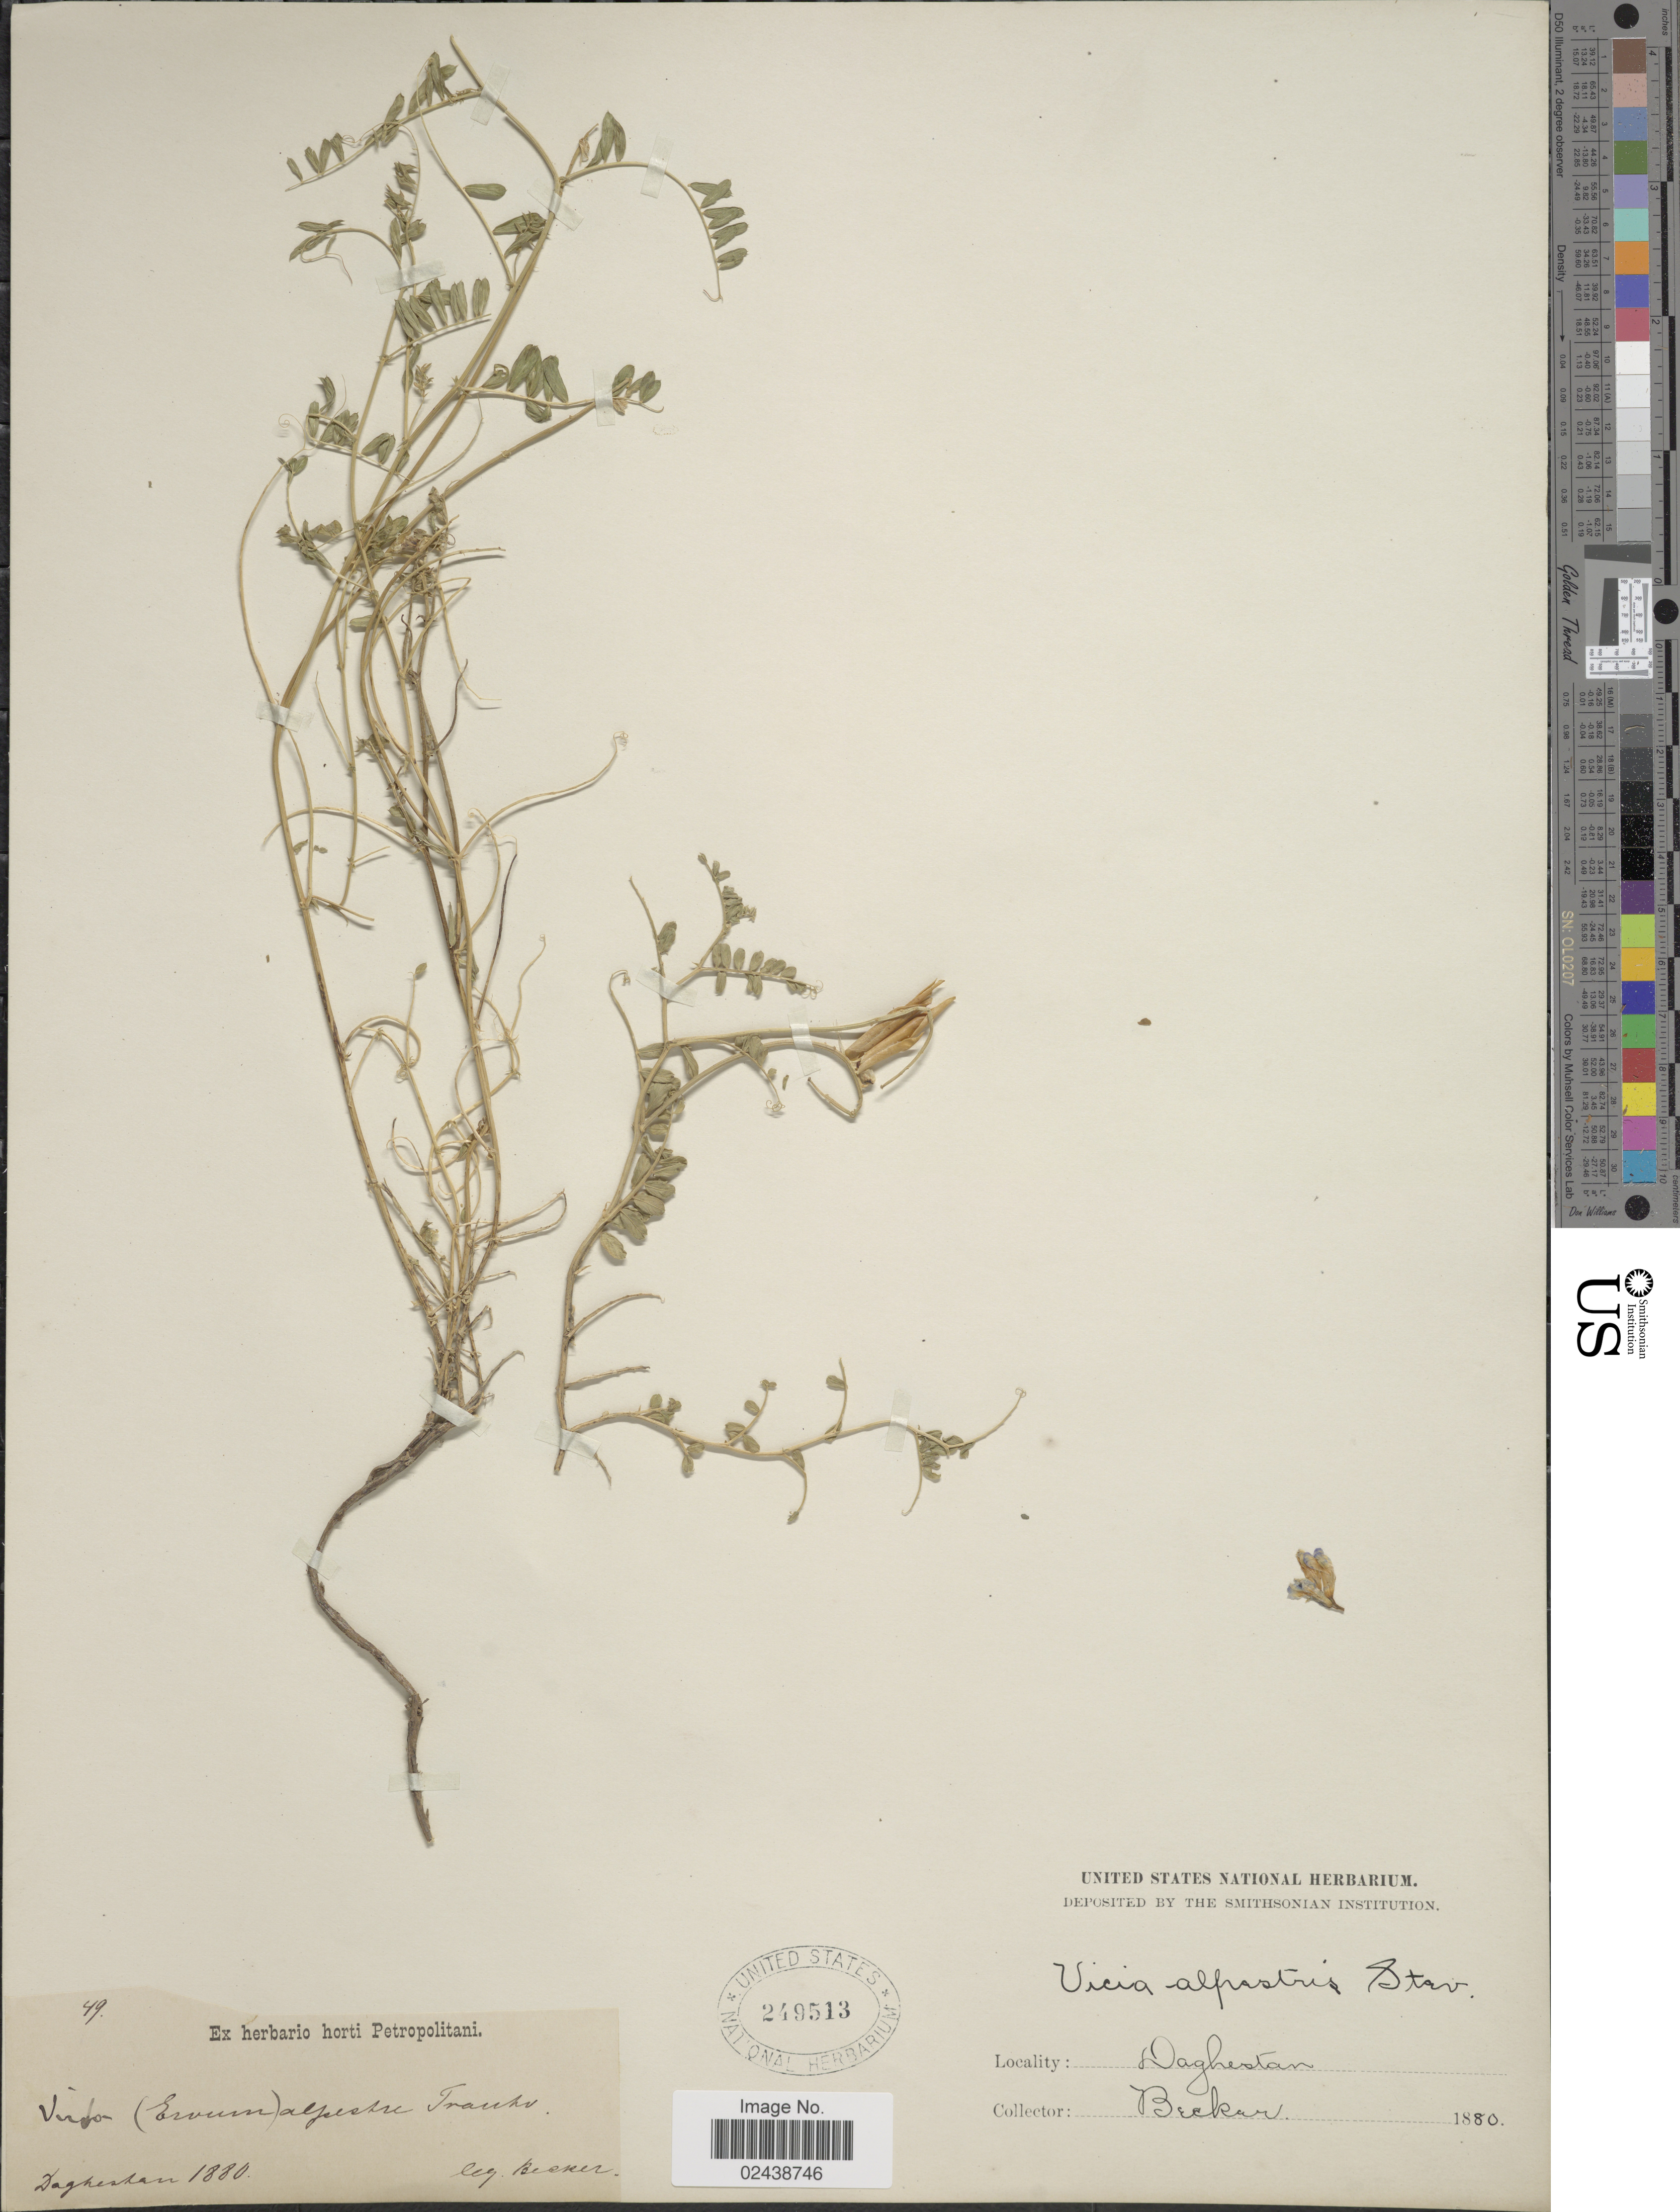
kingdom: Plantae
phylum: Tracheophyta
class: Magnoliopsida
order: Fabales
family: Fabaceae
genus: Vicia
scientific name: Vicia alpestris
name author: Steven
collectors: -. Becker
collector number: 49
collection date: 1880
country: Russian Federation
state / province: Dagestan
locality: Daghestan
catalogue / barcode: US 249513